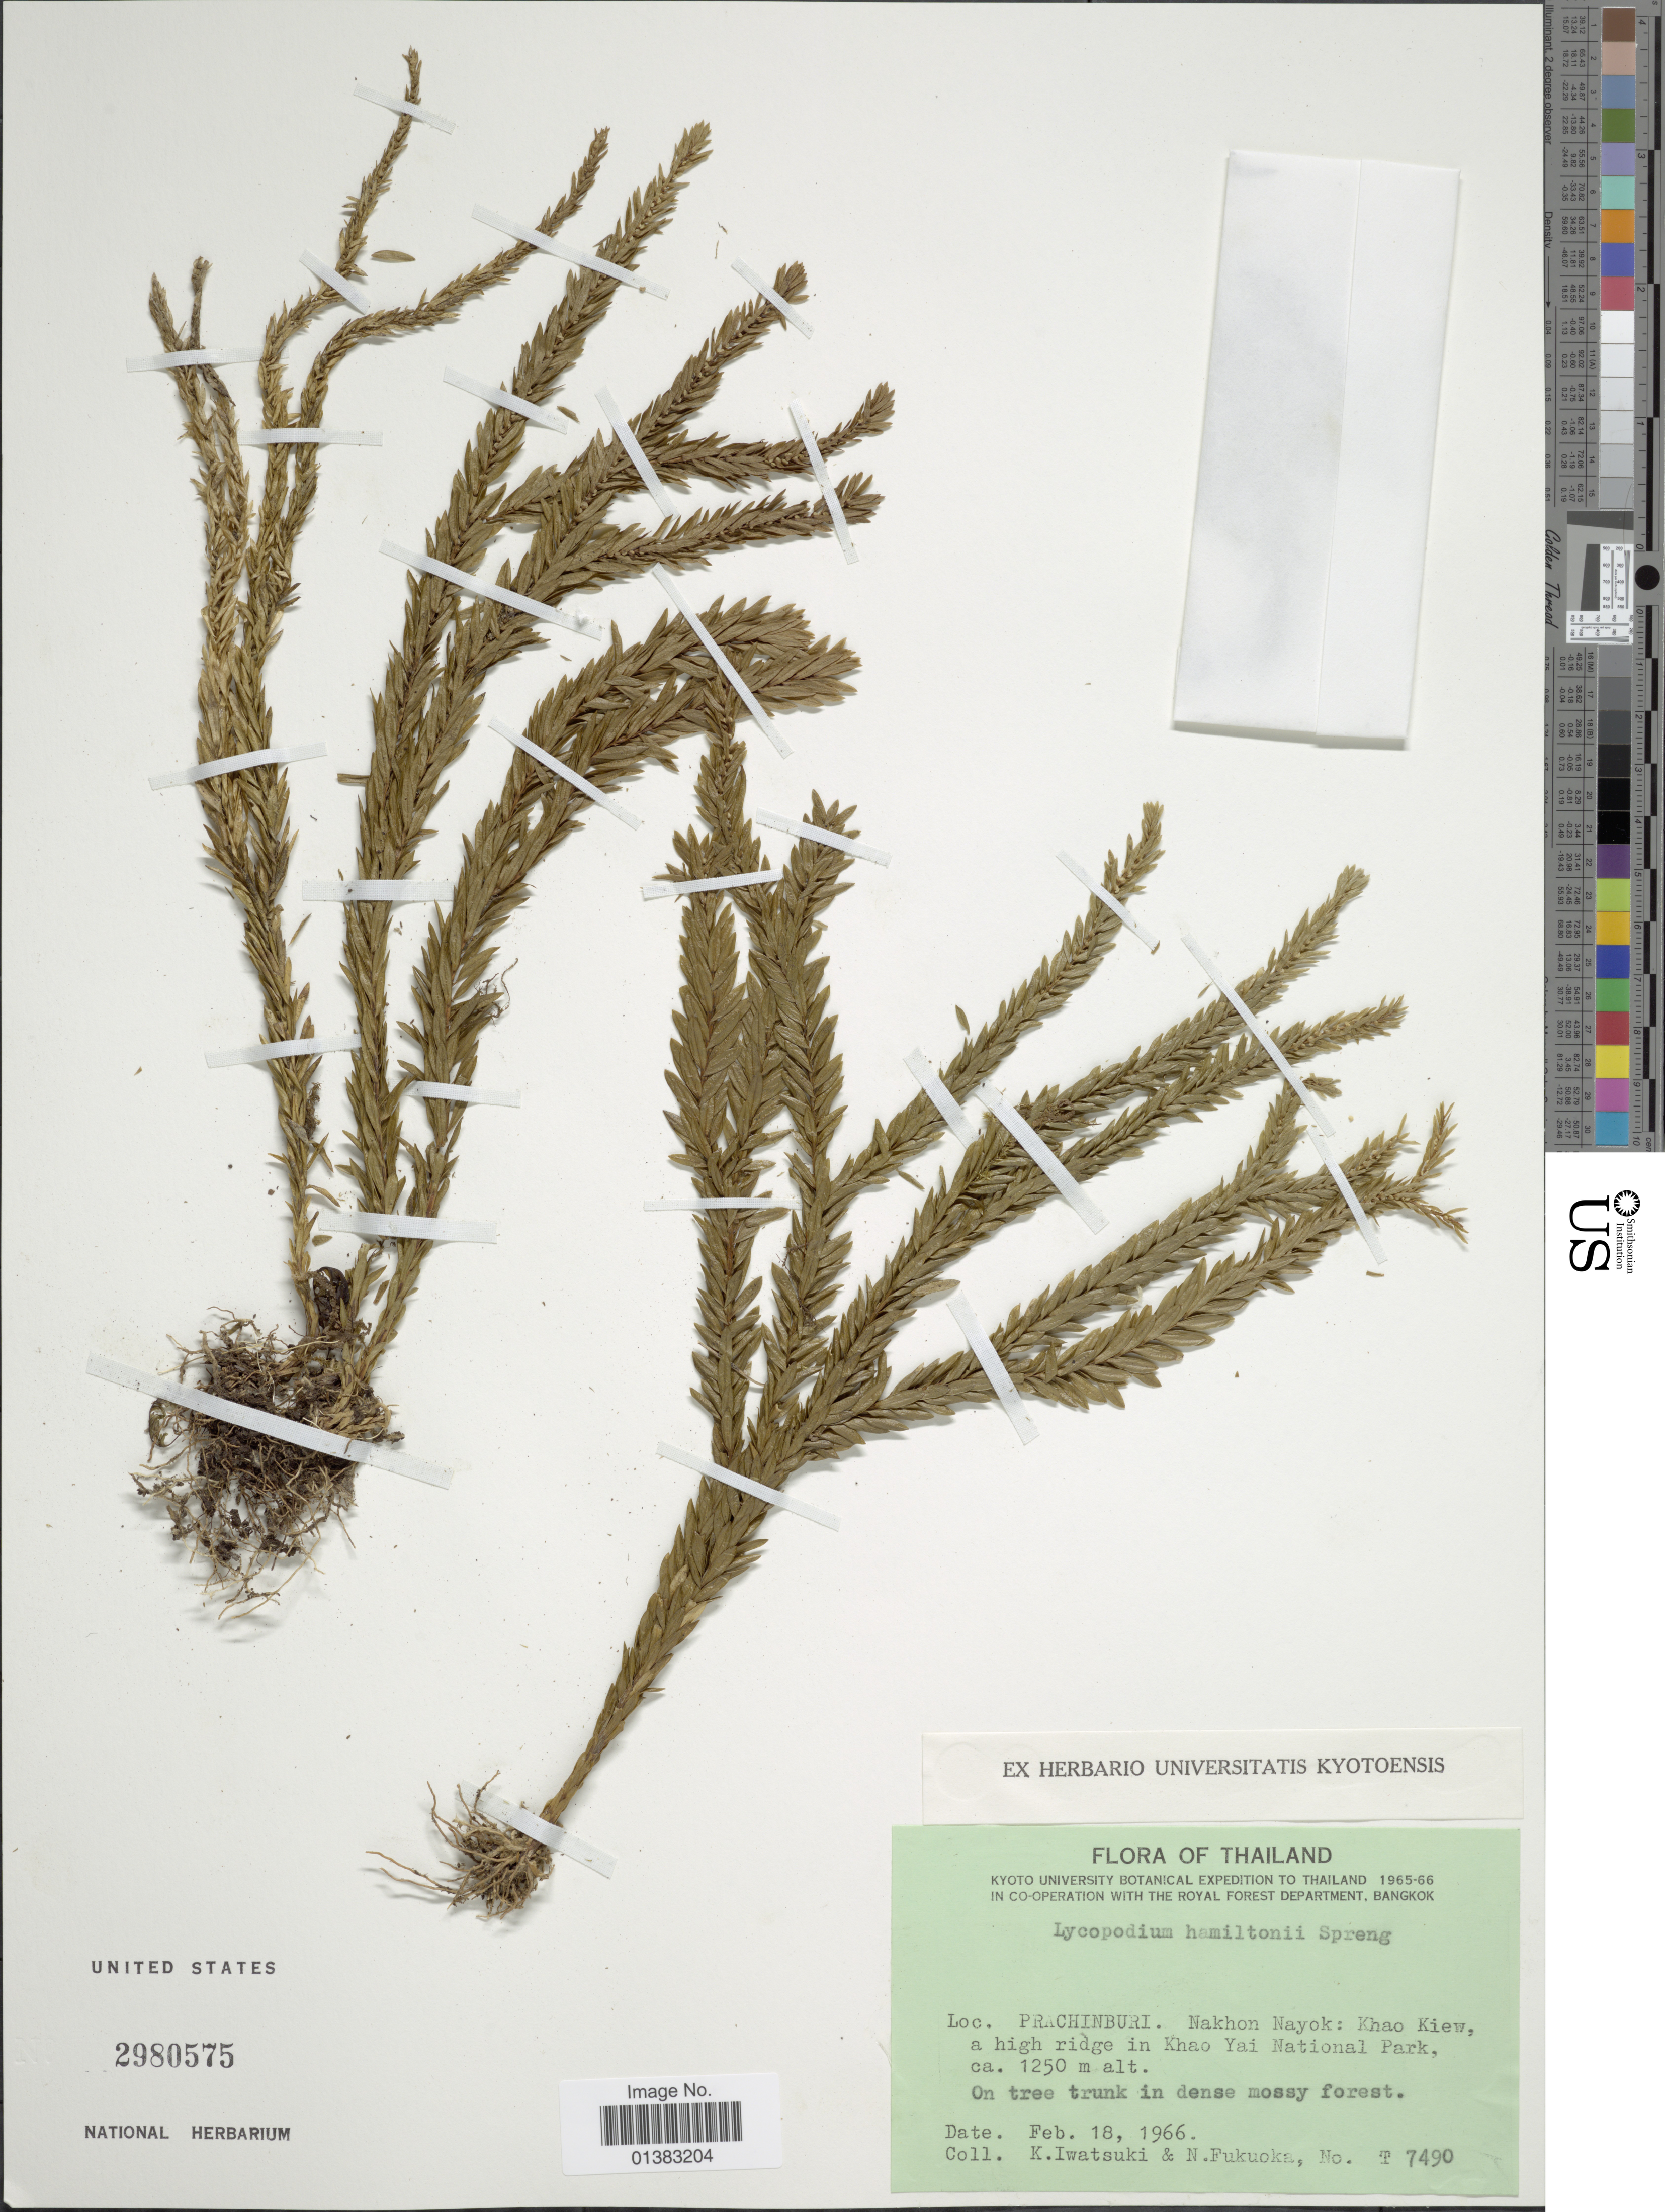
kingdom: Plantae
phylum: Tracheophyta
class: Lycopodiopsida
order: Lycopodiales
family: Lycopodiaceae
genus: Phlegmariurus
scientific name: Phlegmariurus fordii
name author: (Baker) Ching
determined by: Field, A. R.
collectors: K. Iwatsuki & N. Fukuoka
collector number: T7490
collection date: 1966-02-18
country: Thailand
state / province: Prachin Buri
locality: Nakhon Nayok: Khao Kiew, a high ridge in Khao Yai National Park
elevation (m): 1250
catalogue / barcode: US 2980575